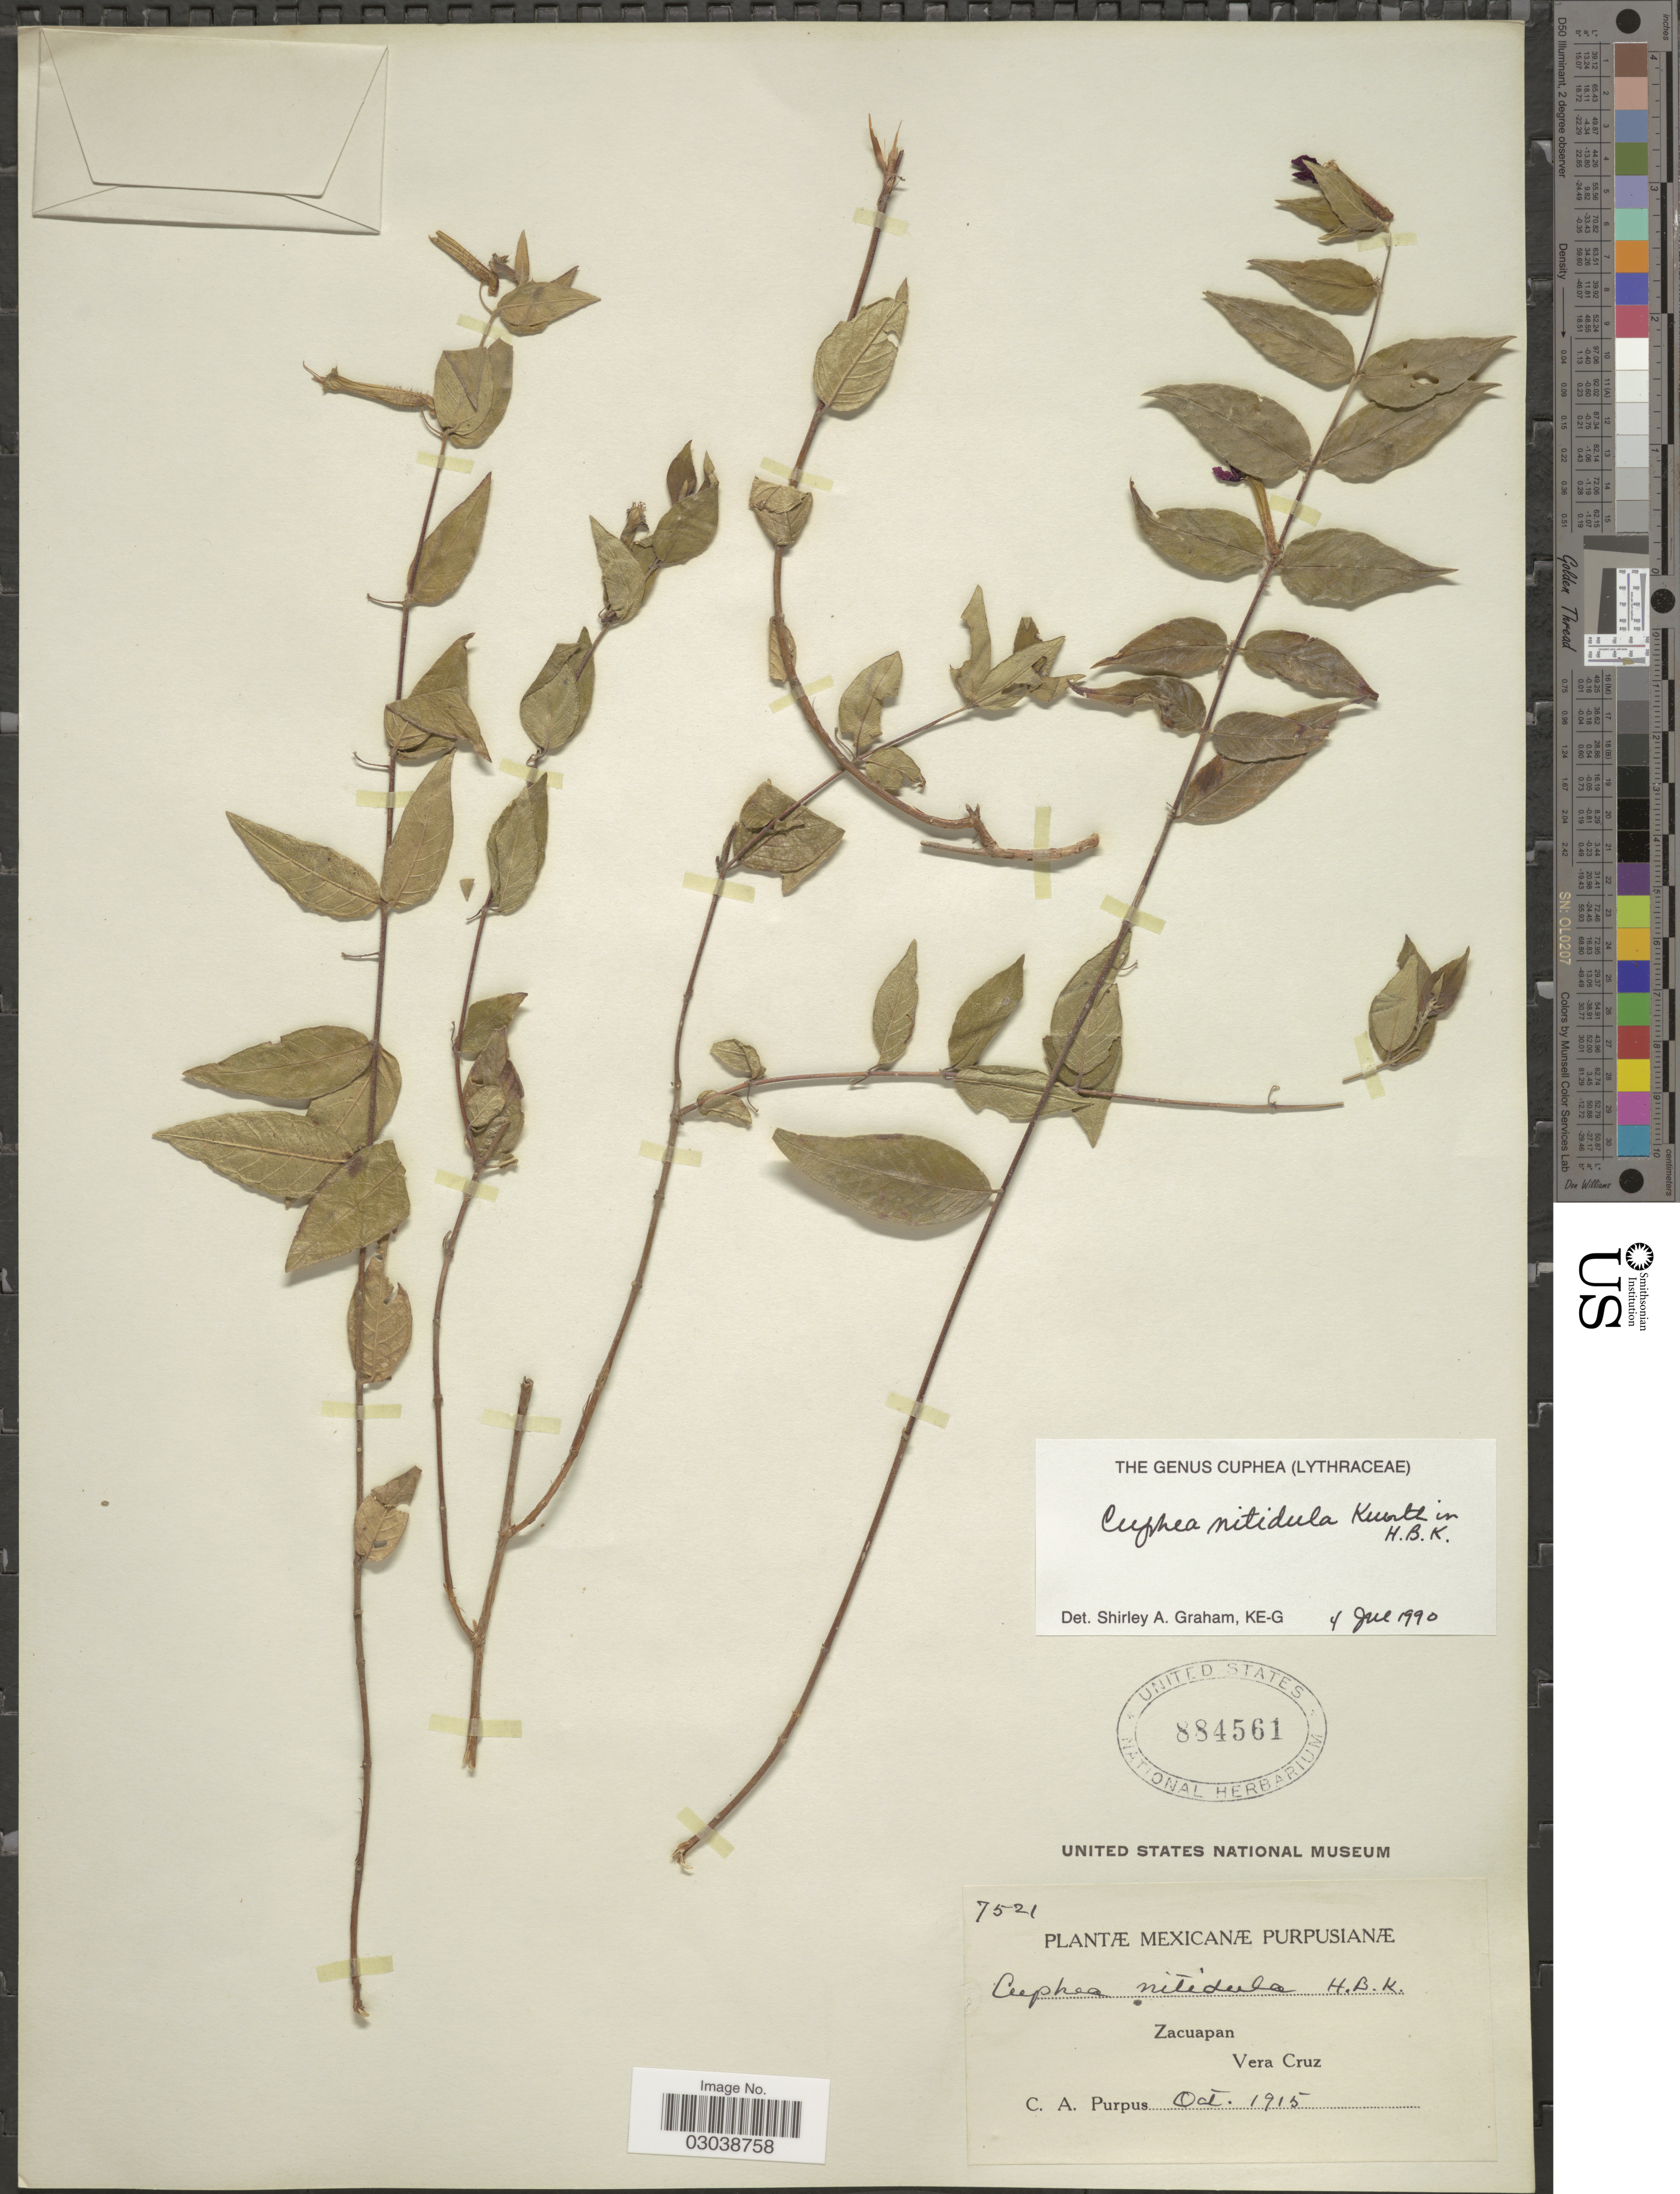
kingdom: Plantae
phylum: Tracheophyta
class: Magnoliopsida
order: Myrtales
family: Lythraceae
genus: Cuphea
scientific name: Cuphea nitidula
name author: Kunth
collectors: C. A. Purpus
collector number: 7521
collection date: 1915-10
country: Mexico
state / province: Veracruz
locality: Zacuapan Vera Cruz.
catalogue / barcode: US 884561